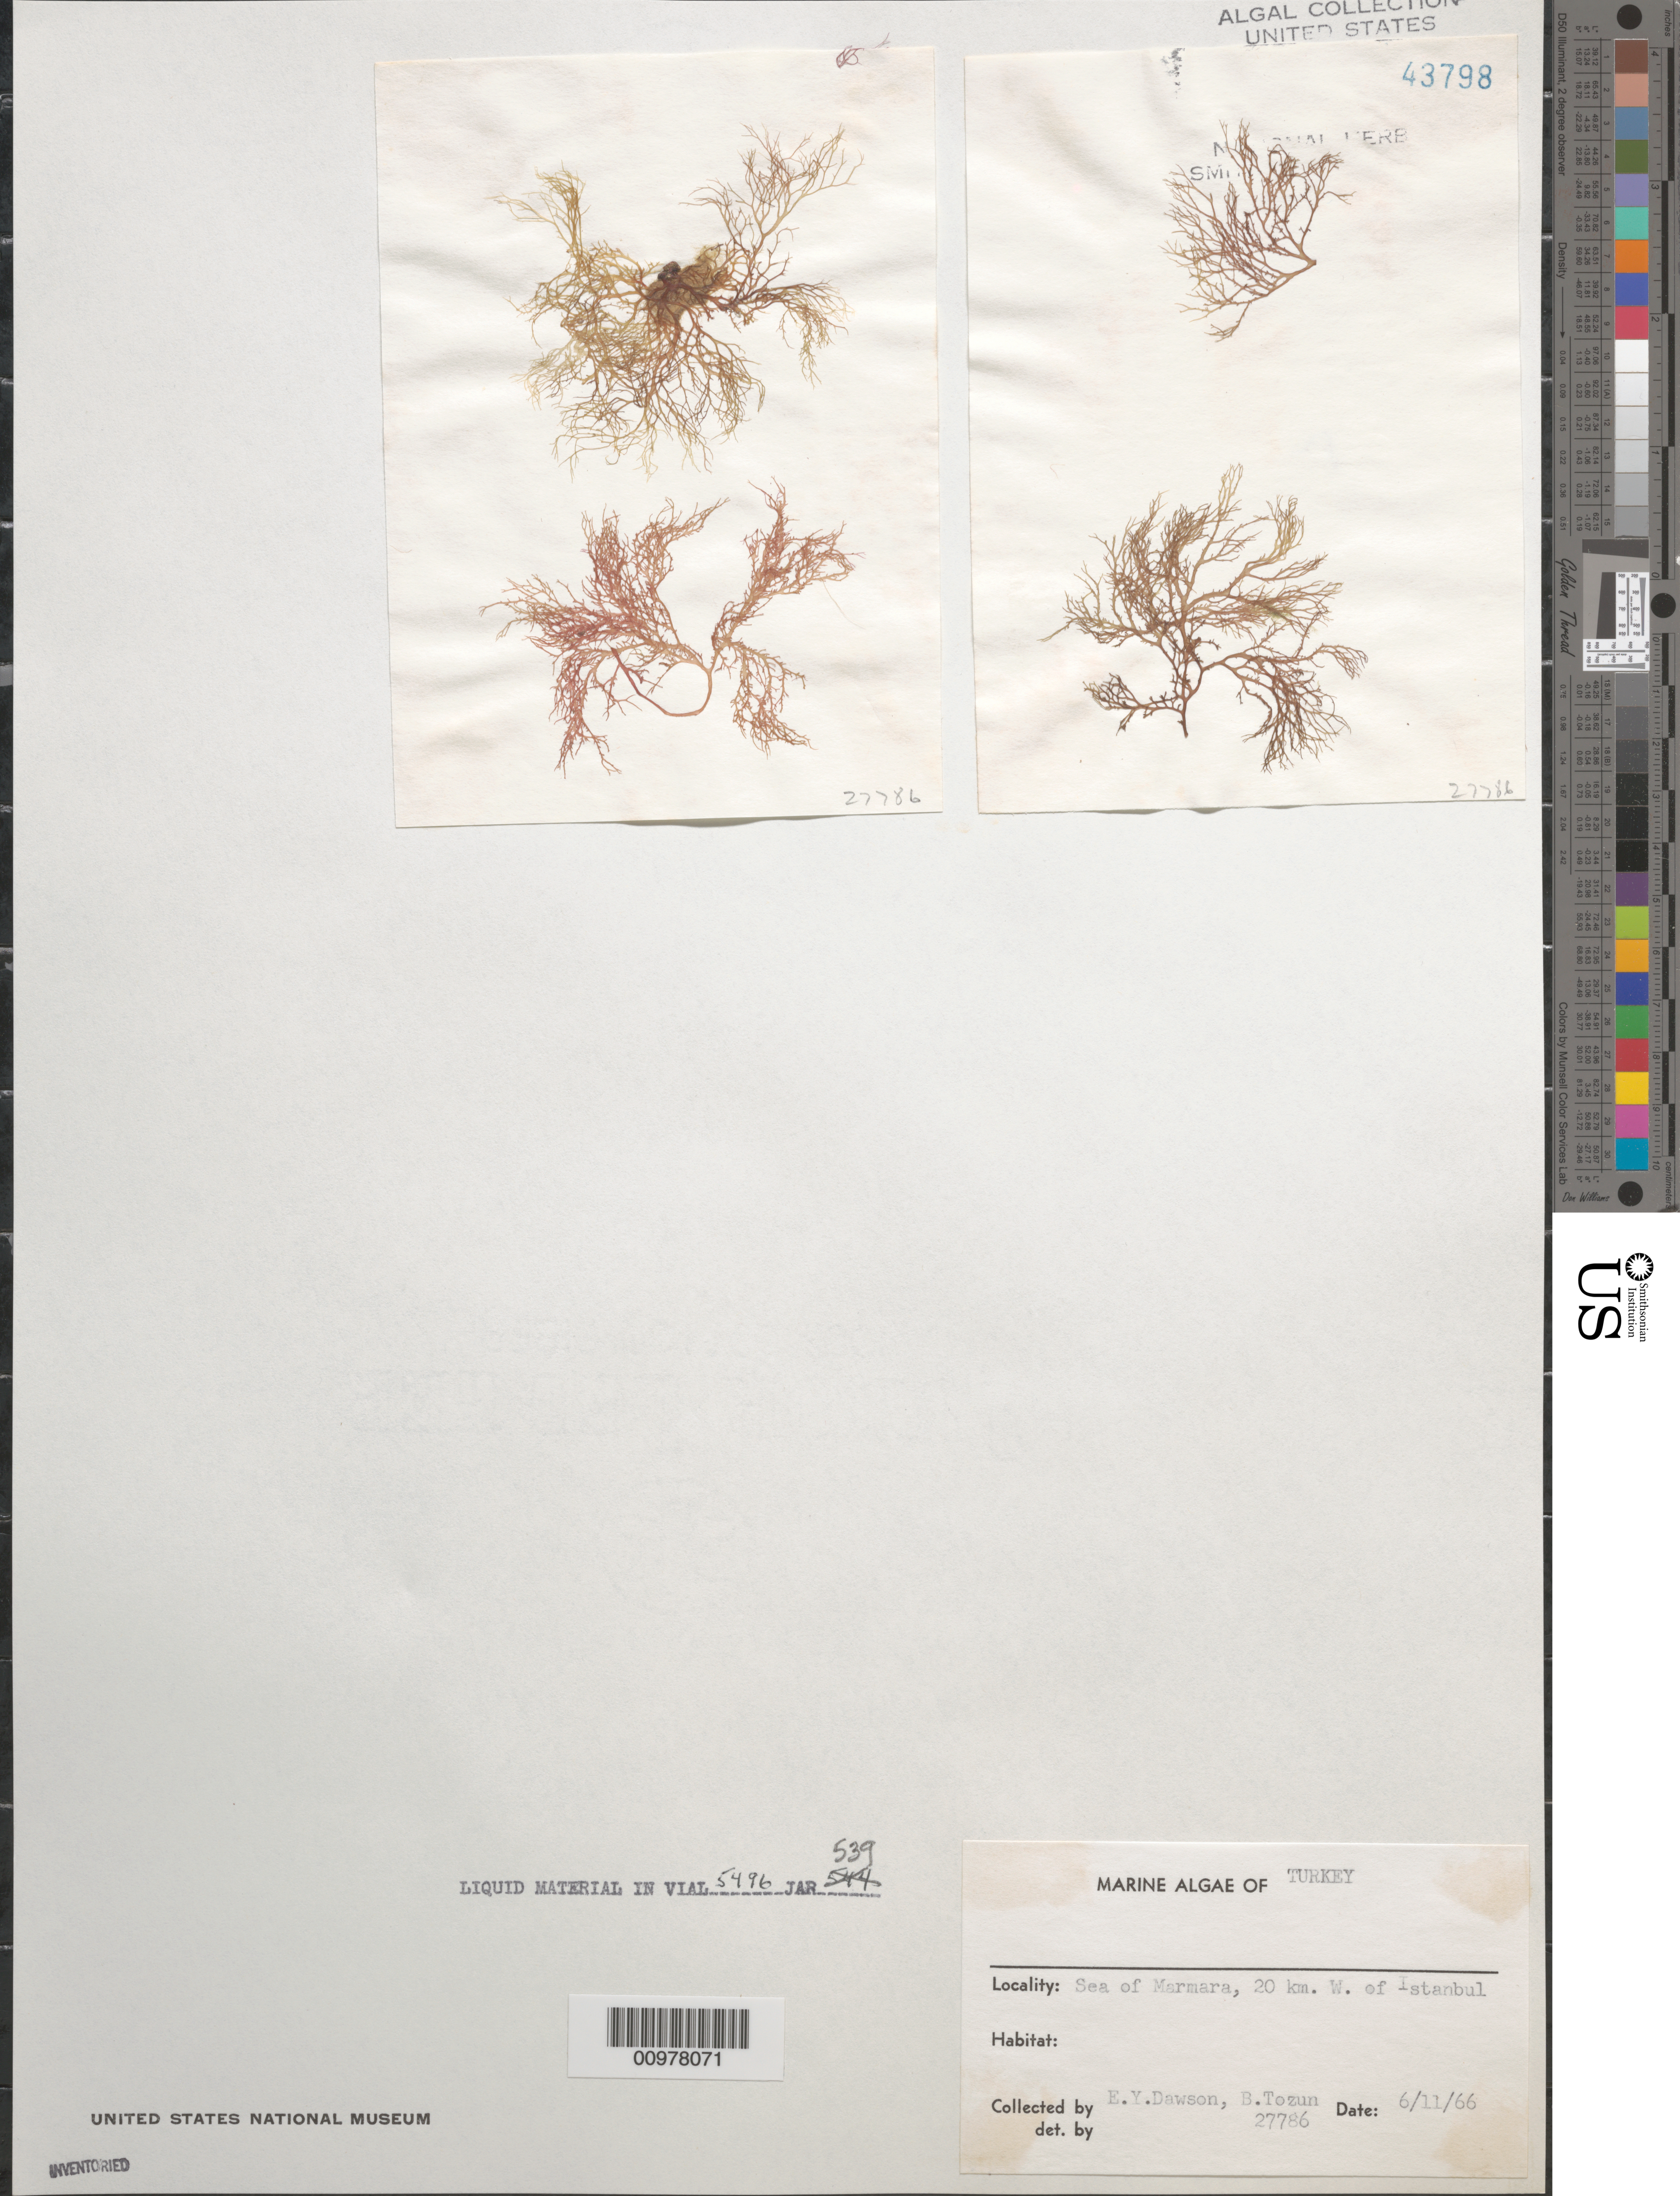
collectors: E. Y. Dawson & B. Tozun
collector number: EYD 27786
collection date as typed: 11 Jun 1966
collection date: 1966-06-11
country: Turkey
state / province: Istanbul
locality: Sea of Marmara, 20 km west of Istanbul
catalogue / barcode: US 43798